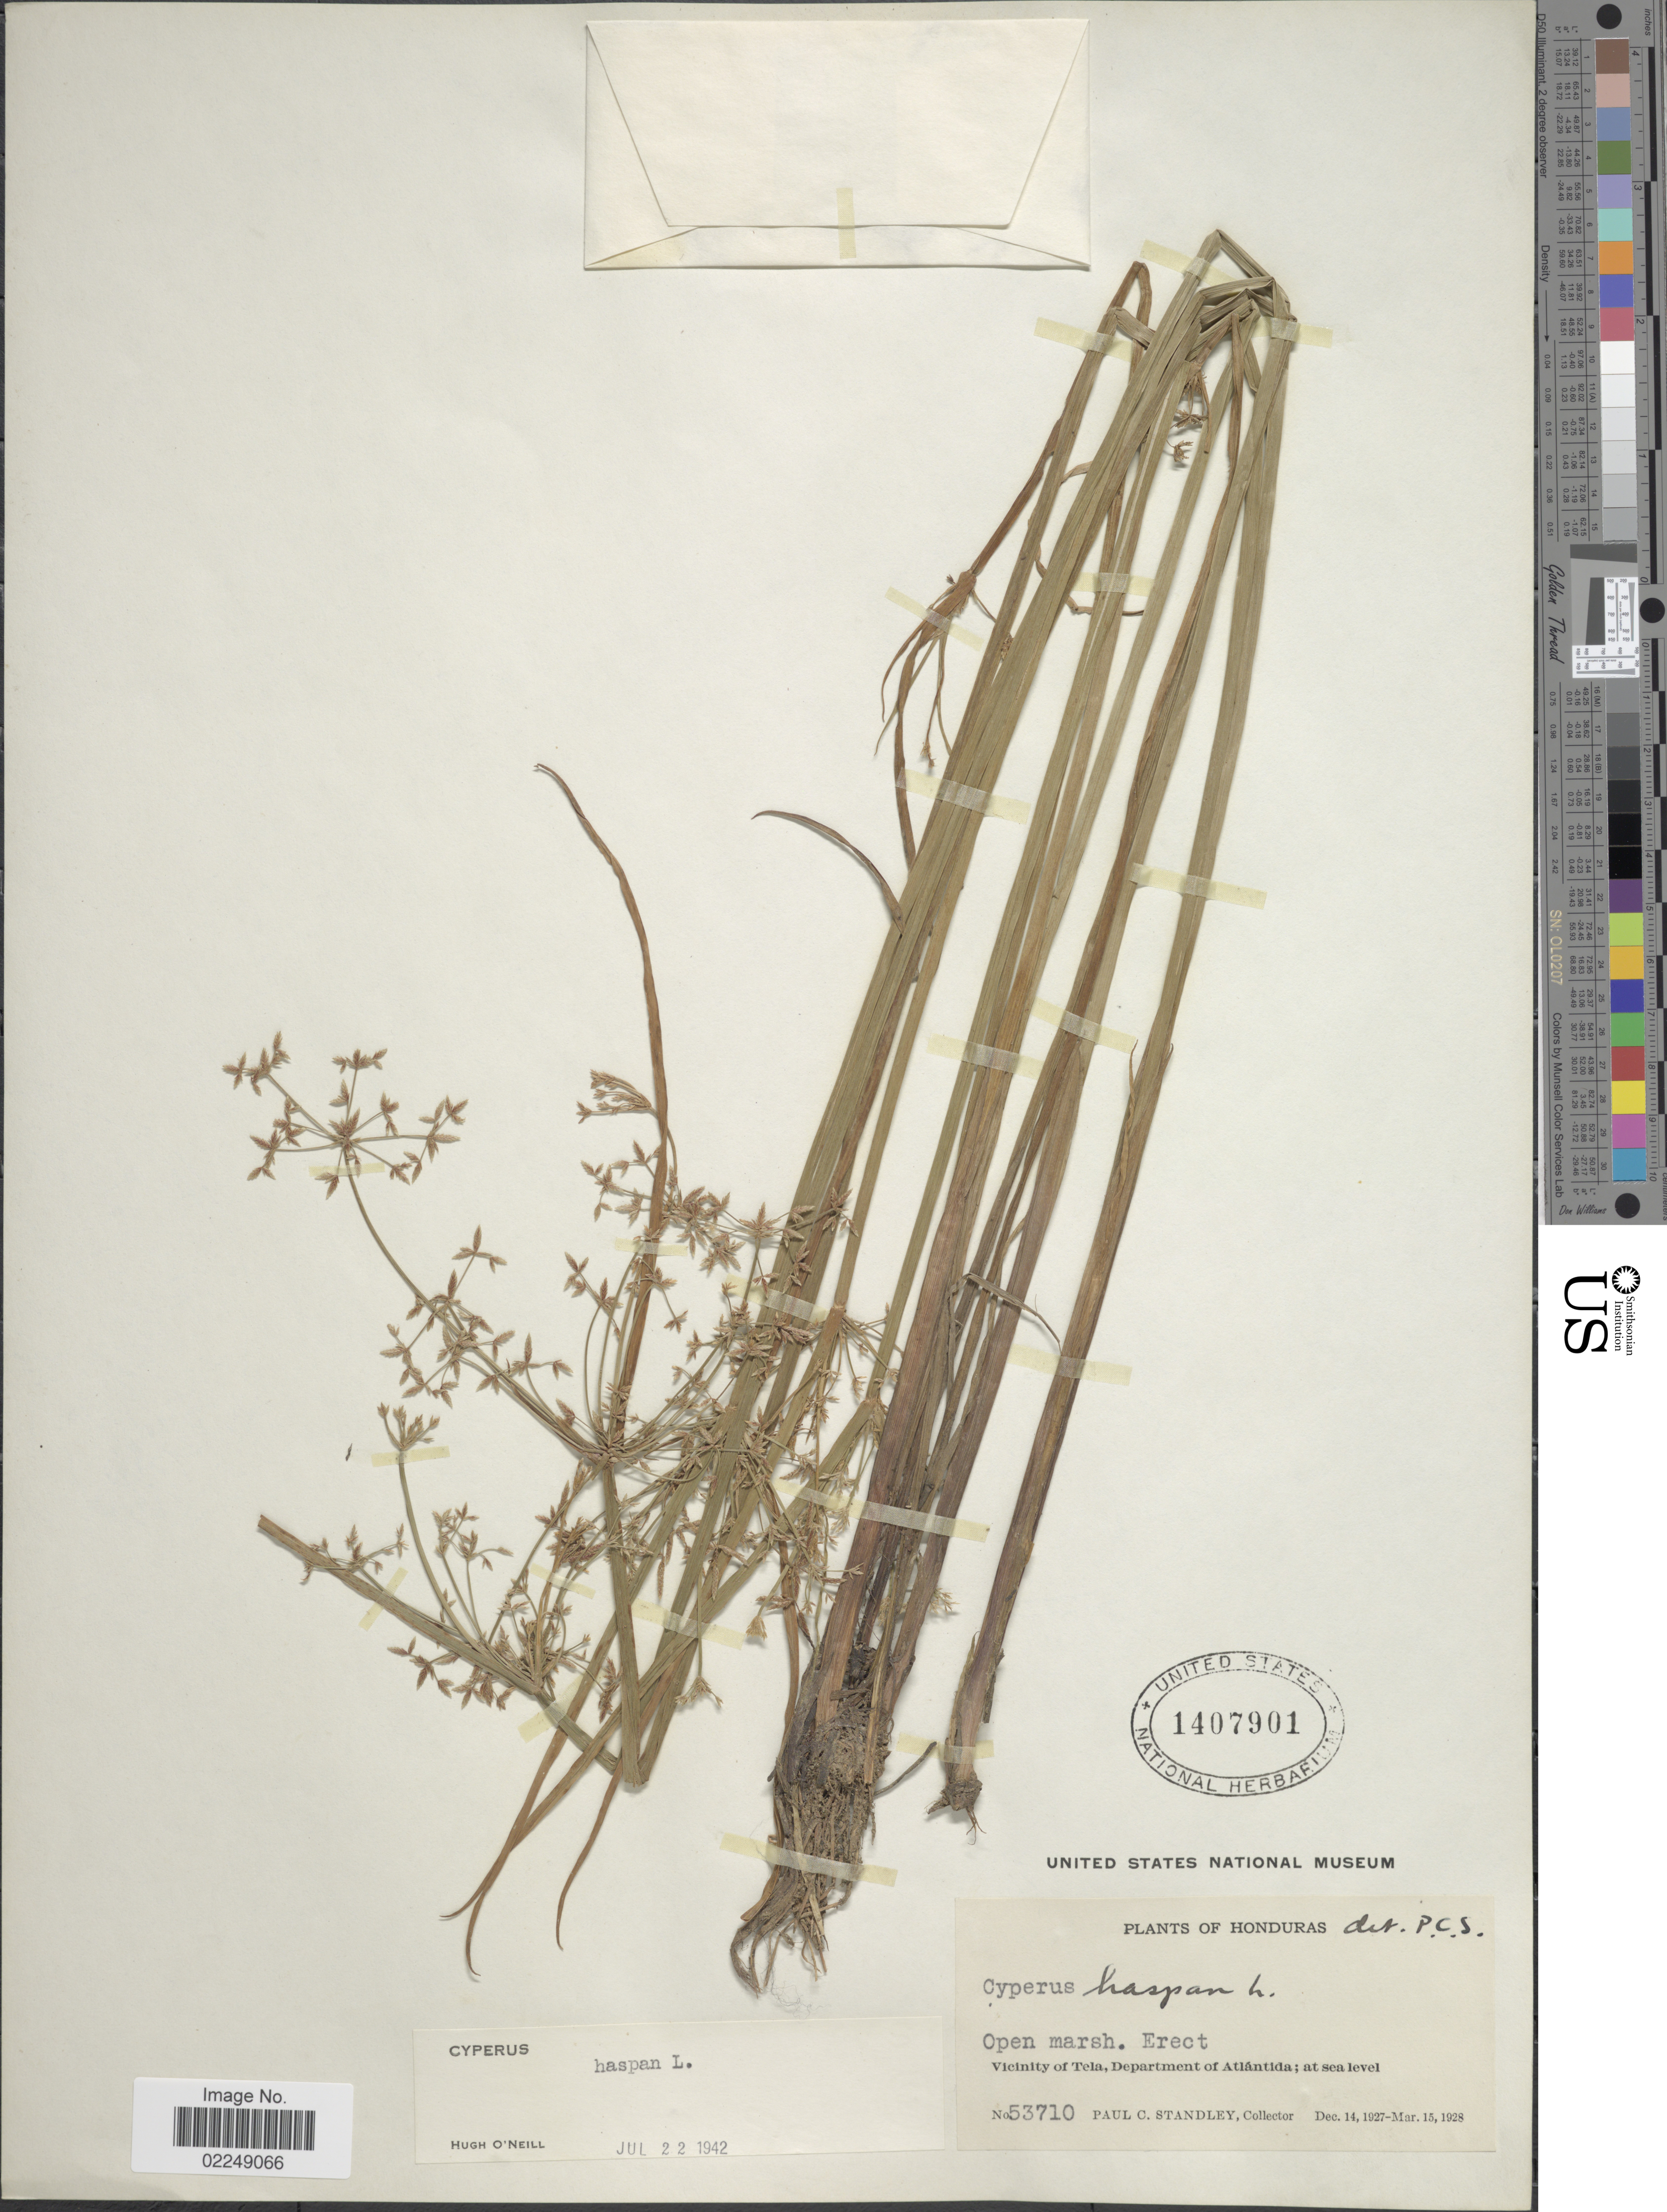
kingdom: Plantae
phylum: Tracheophyta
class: Liliopsida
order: Poales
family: Cyperaceae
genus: Cyperus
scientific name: Cyperus haspan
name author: L.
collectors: P. C. Standley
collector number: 53710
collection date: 1927-12-14/1928-03-15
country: Honduras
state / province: Atlántida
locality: Vicinity of Tela, Department of Atlantida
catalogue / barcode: US 1407901